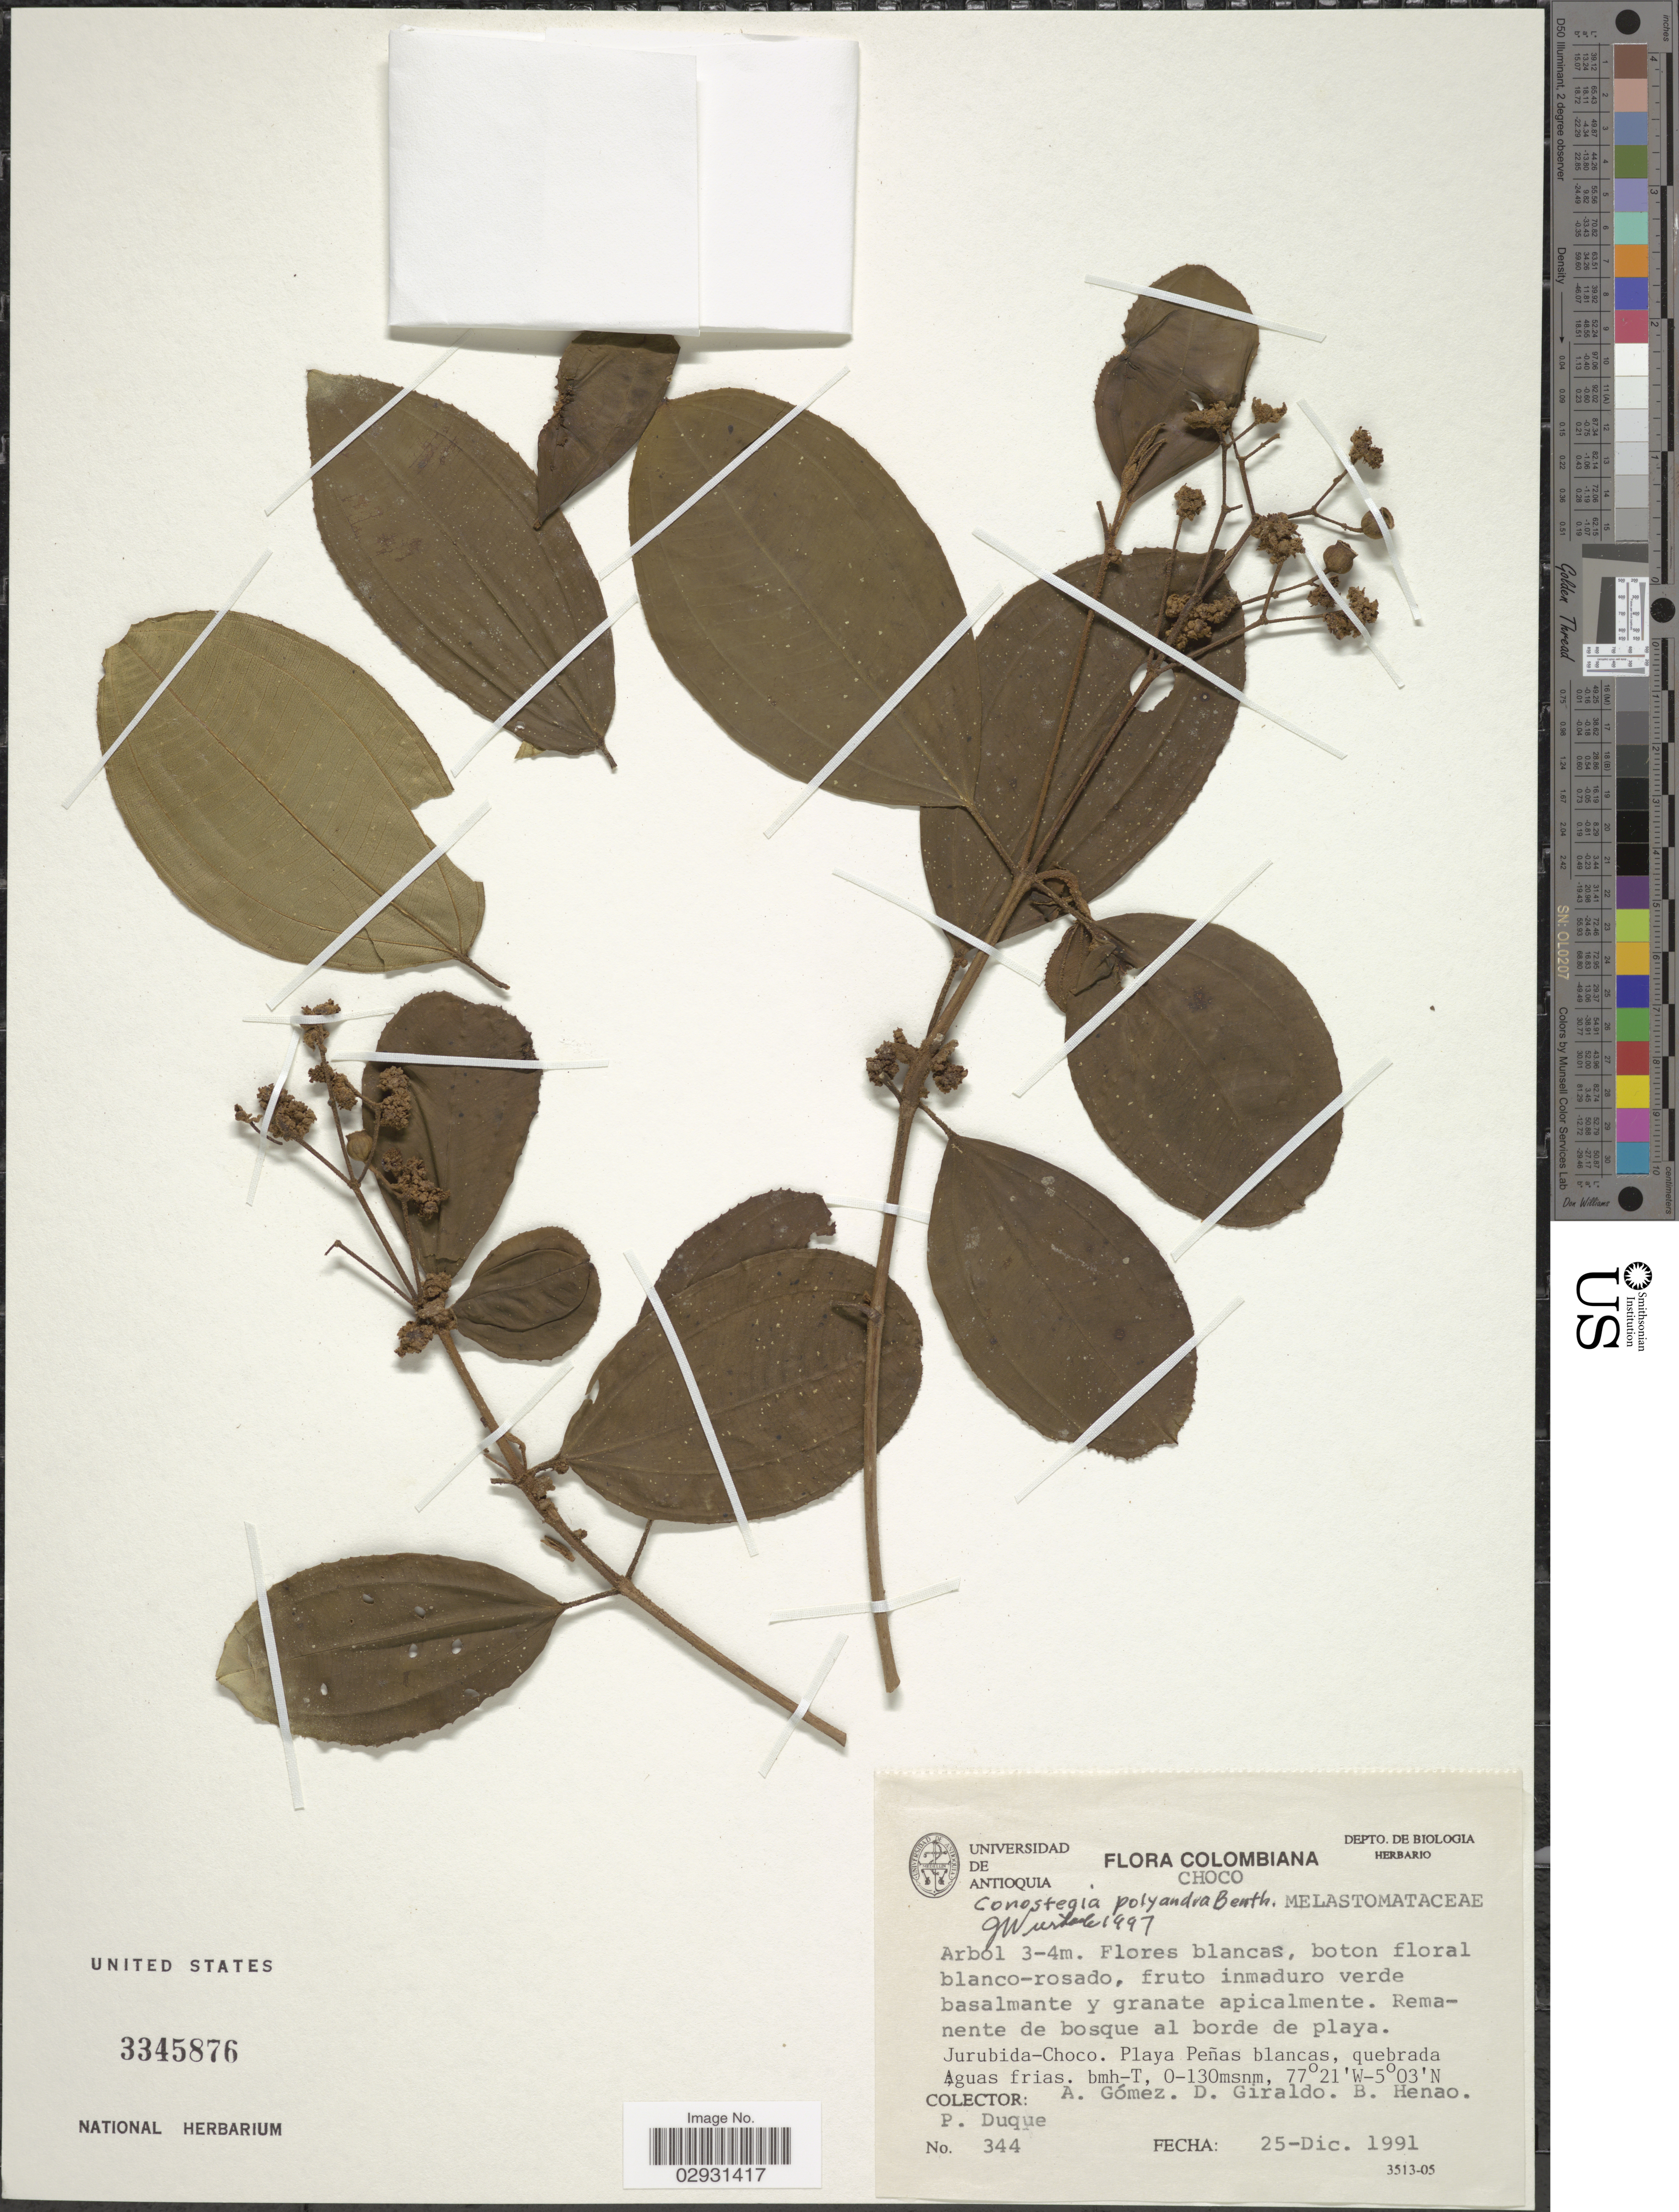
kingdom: Plantae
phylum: Tracheophyta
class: Magnoliopsida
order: Myrtales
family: Melastomataceae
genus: Conostegia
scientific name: Conostegia polyandra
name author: Benth.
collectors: A. Gómez, D. Giraldo, B. Henao & P. Duque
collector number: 344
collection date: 1991-12-25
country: Colombia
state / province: Chocó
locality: Jurubida-Choco. Playa Peñas blancas, quebrada Aguas frias. bmh-T.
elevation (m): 0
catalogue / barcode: US 3345876